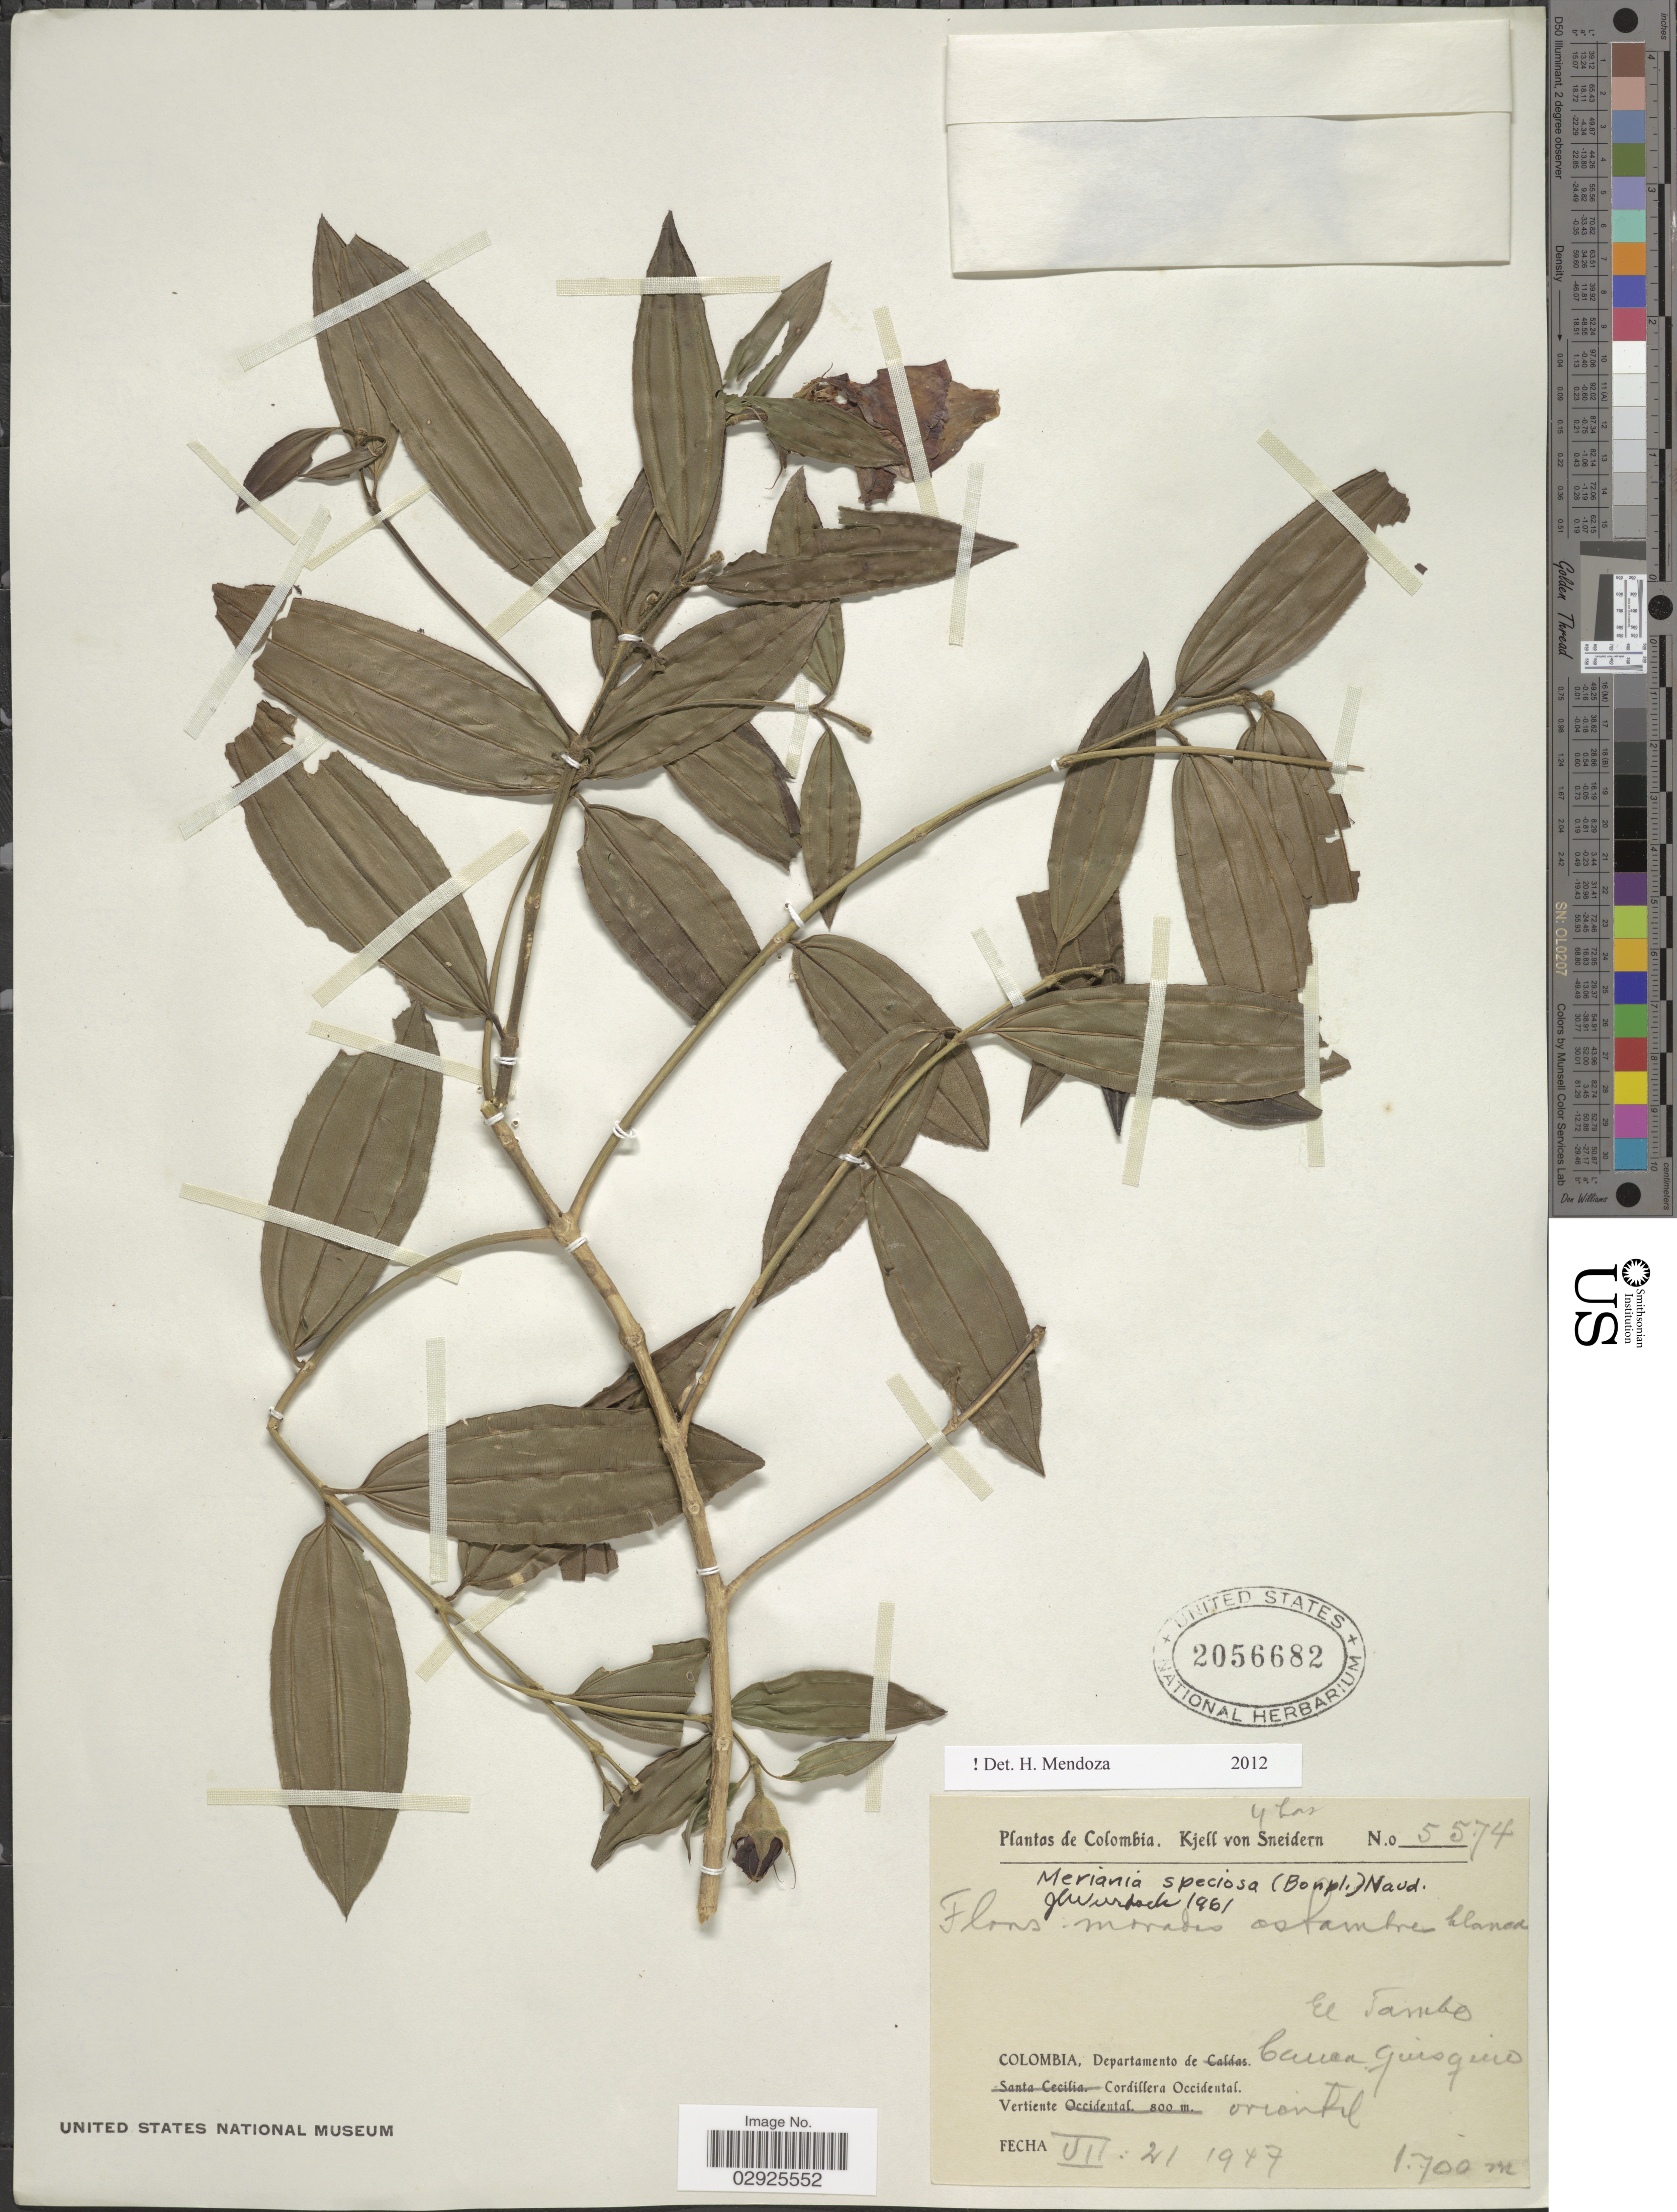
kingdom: Plantae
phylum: Tracheophyta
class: Magnoliopsida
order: Myrtales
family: Melastomataceae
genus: Meriania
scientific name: Meriania speciosa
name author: (Bonpl.) Naudin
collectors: K. von Sneidern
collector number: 5574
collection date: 1974-07-21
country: Colombia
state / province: Cauca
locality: Departamento de Cauca Quisquio, Cordillera Occidental, Vertiente oriental.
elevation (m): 1700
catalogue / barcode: US 2056682